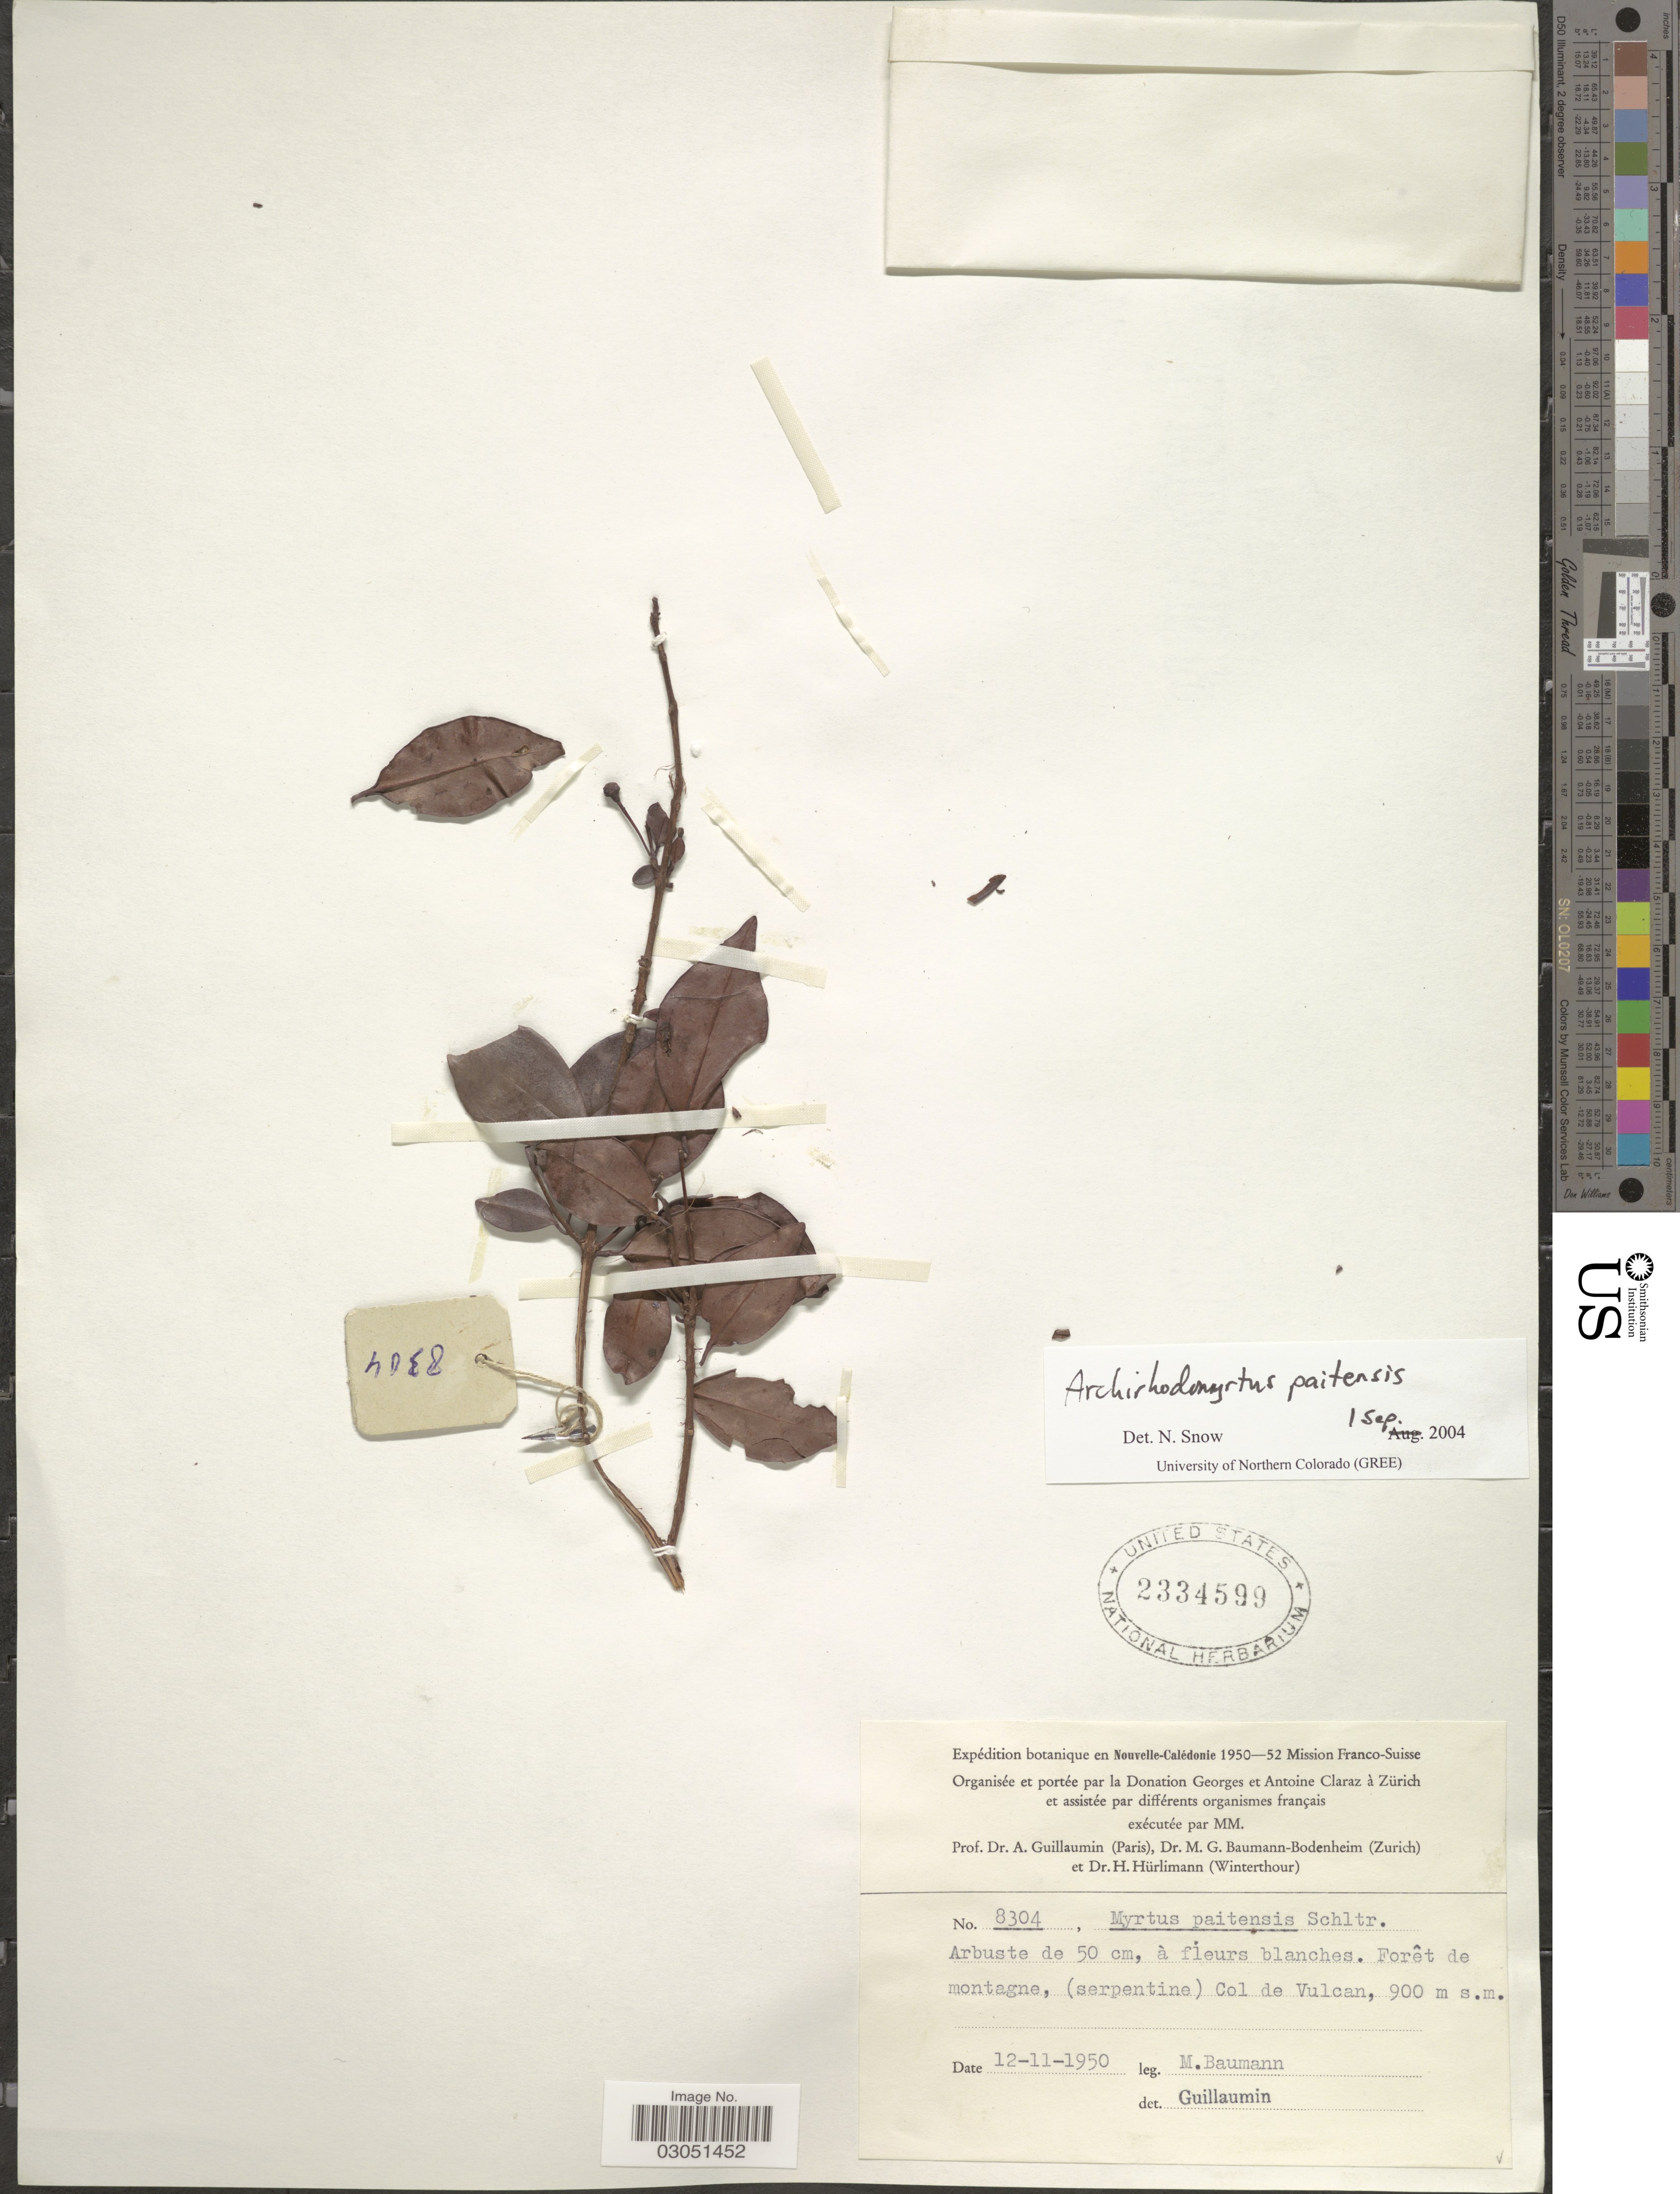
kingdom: Plantae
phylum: Tracheophyta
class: Magnoliopsida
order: Myrtales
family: Myrtaceae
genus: Archirhodomyrtus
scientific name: Archirhodomyrtus paitensis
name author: (Schltr.) Burret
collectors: M. Baumann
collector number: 8304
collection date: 1950-11-12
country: New Caledonia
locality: Nouvelle-Calédonie, Forêt de montagne, (serpentine) Col de Vulcan.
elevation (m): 900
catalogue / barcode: US 2334599